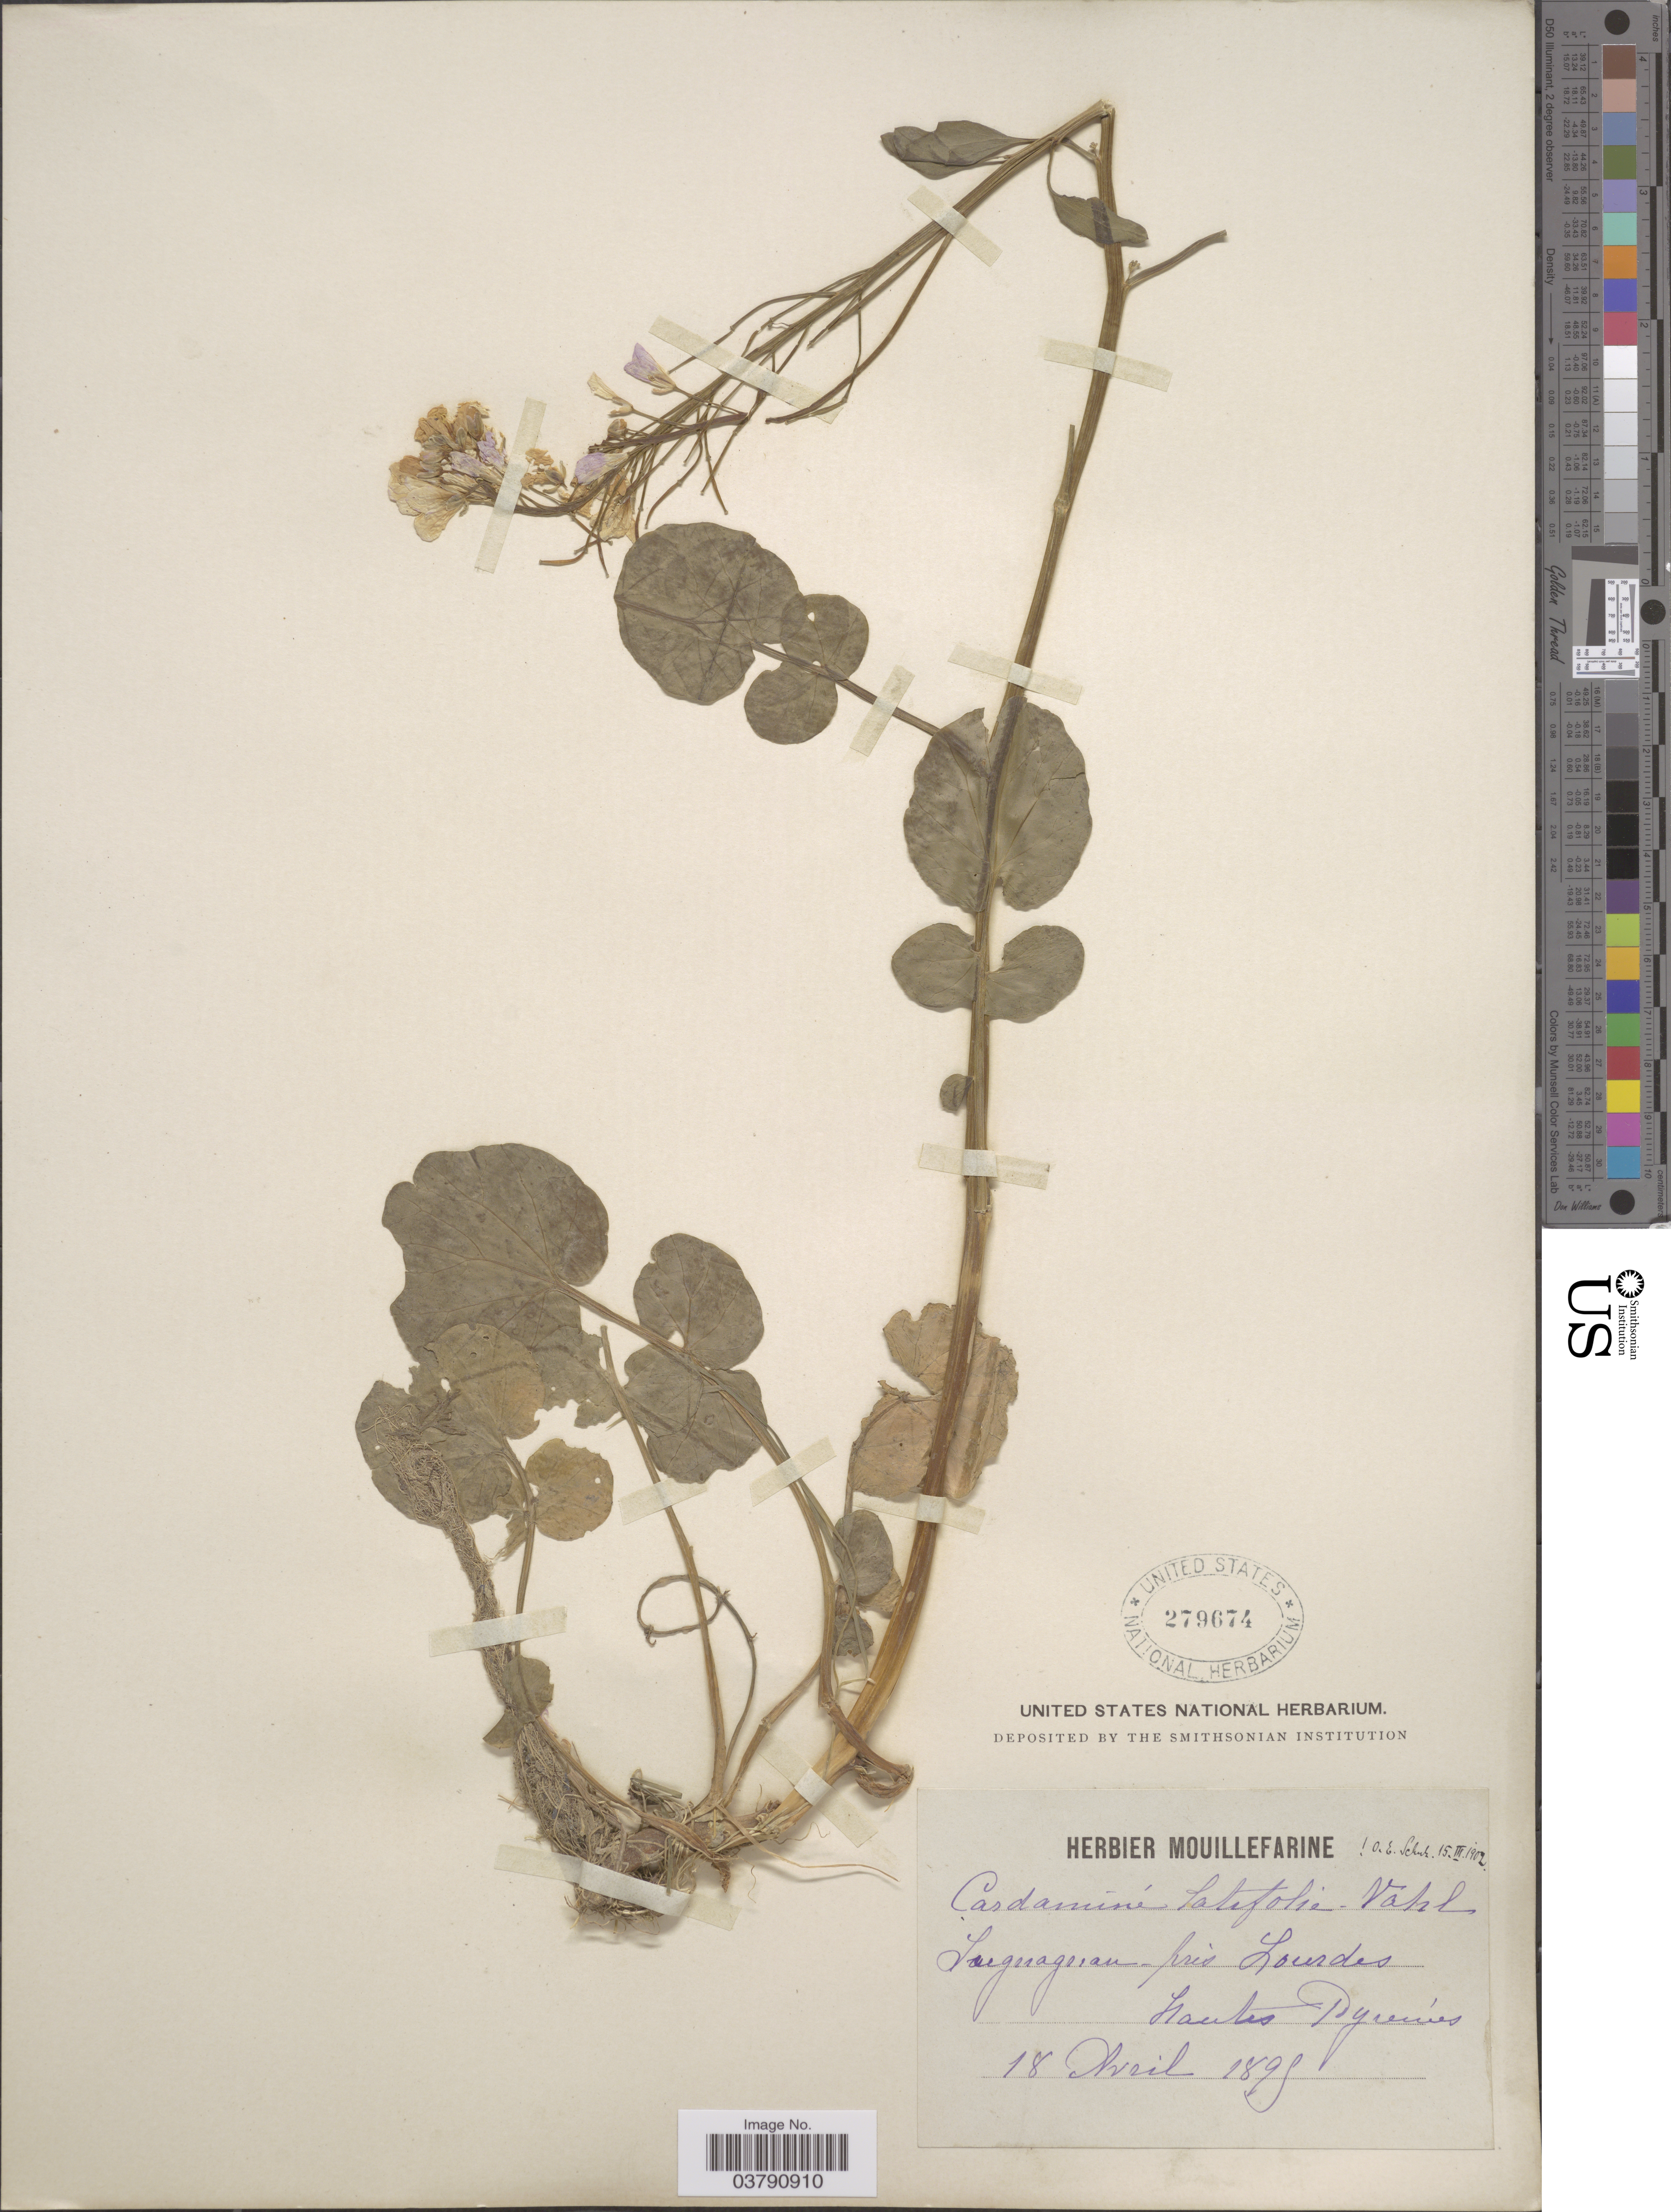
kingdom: Plantae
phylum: Tracheophyta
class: Magnoliopsida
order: Brassicales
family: Brassicaceae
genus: Cardamine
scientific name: Cardamine latifolia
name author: Vahl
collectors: ex herb. Mouillefarine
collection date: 1895-04-18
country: France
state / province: Occitanie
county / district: Hautes-Pyrénées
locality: Lugagnan près Lourdes, Hautes Pyrenées.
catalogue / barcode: US 279674